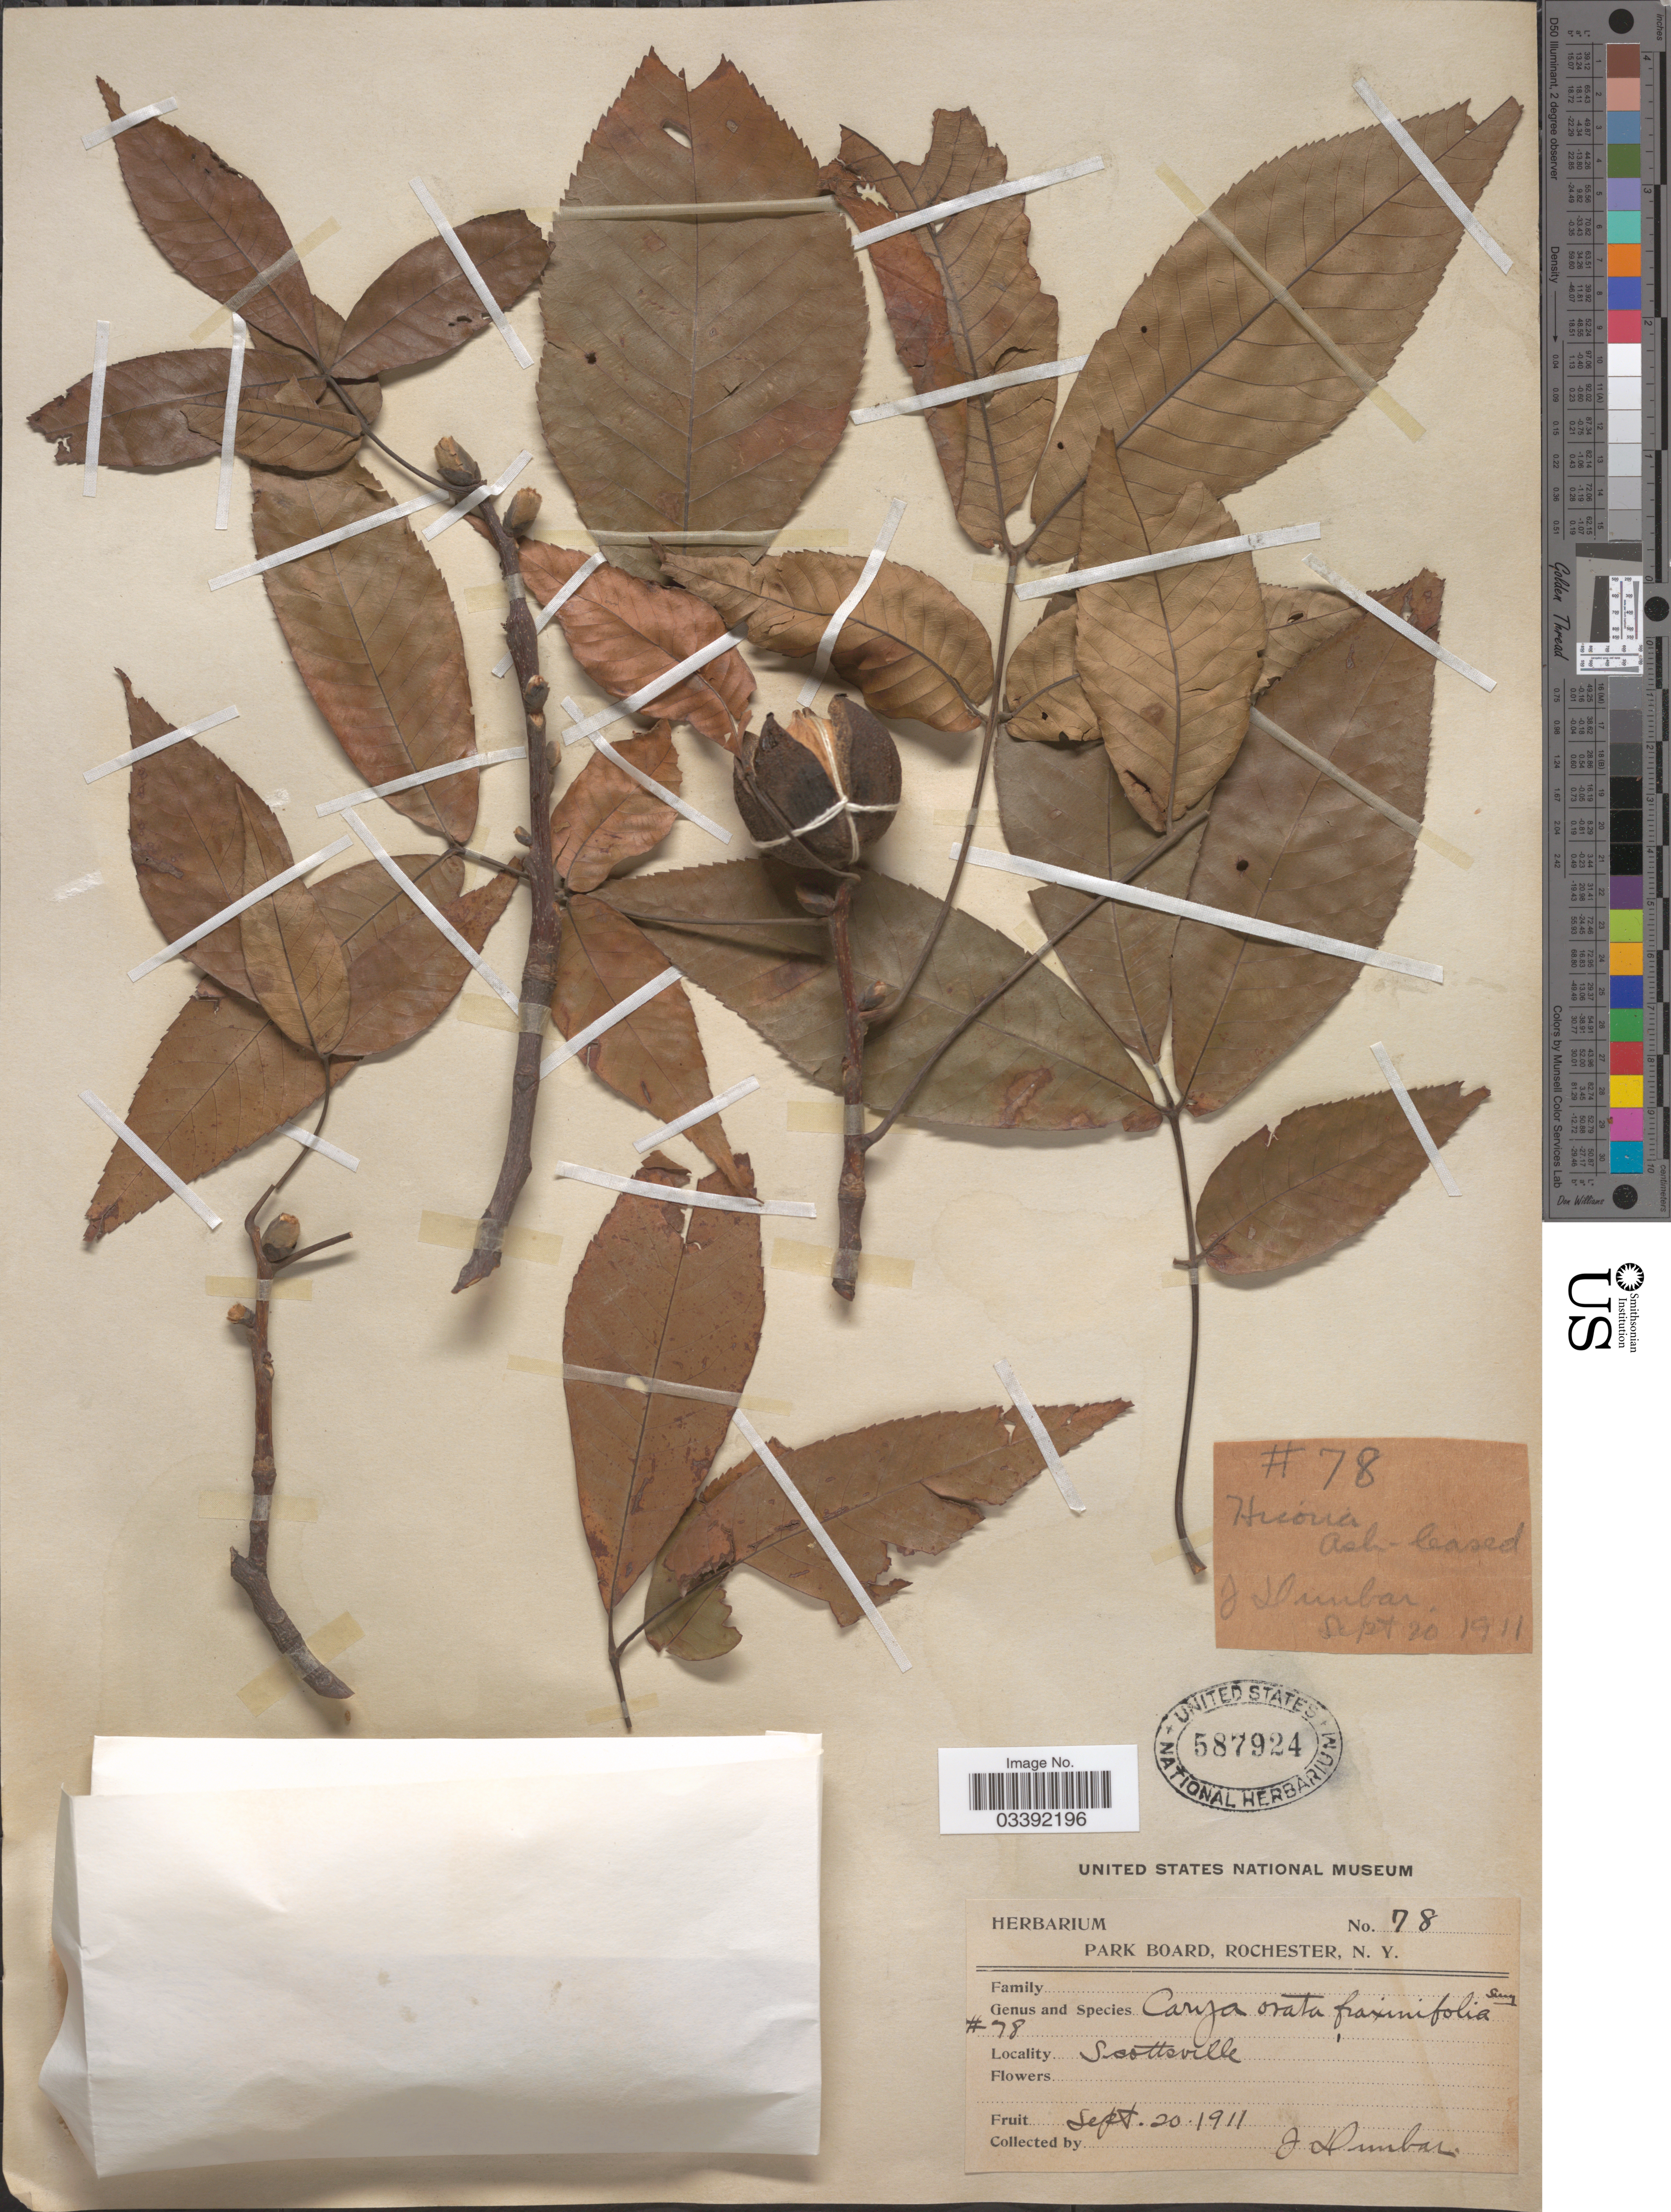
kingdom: Plantae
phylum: Tracheophyta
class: Magnoliopsida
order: Fagales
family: Juglandaceae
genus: Carya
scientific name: Carya ovata var. fraxinifolia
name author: Sarg.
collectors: J. Dunbar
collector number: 78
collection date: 1911-09-20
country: United States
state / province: New York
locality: Scottsville.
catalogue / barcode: US 587924